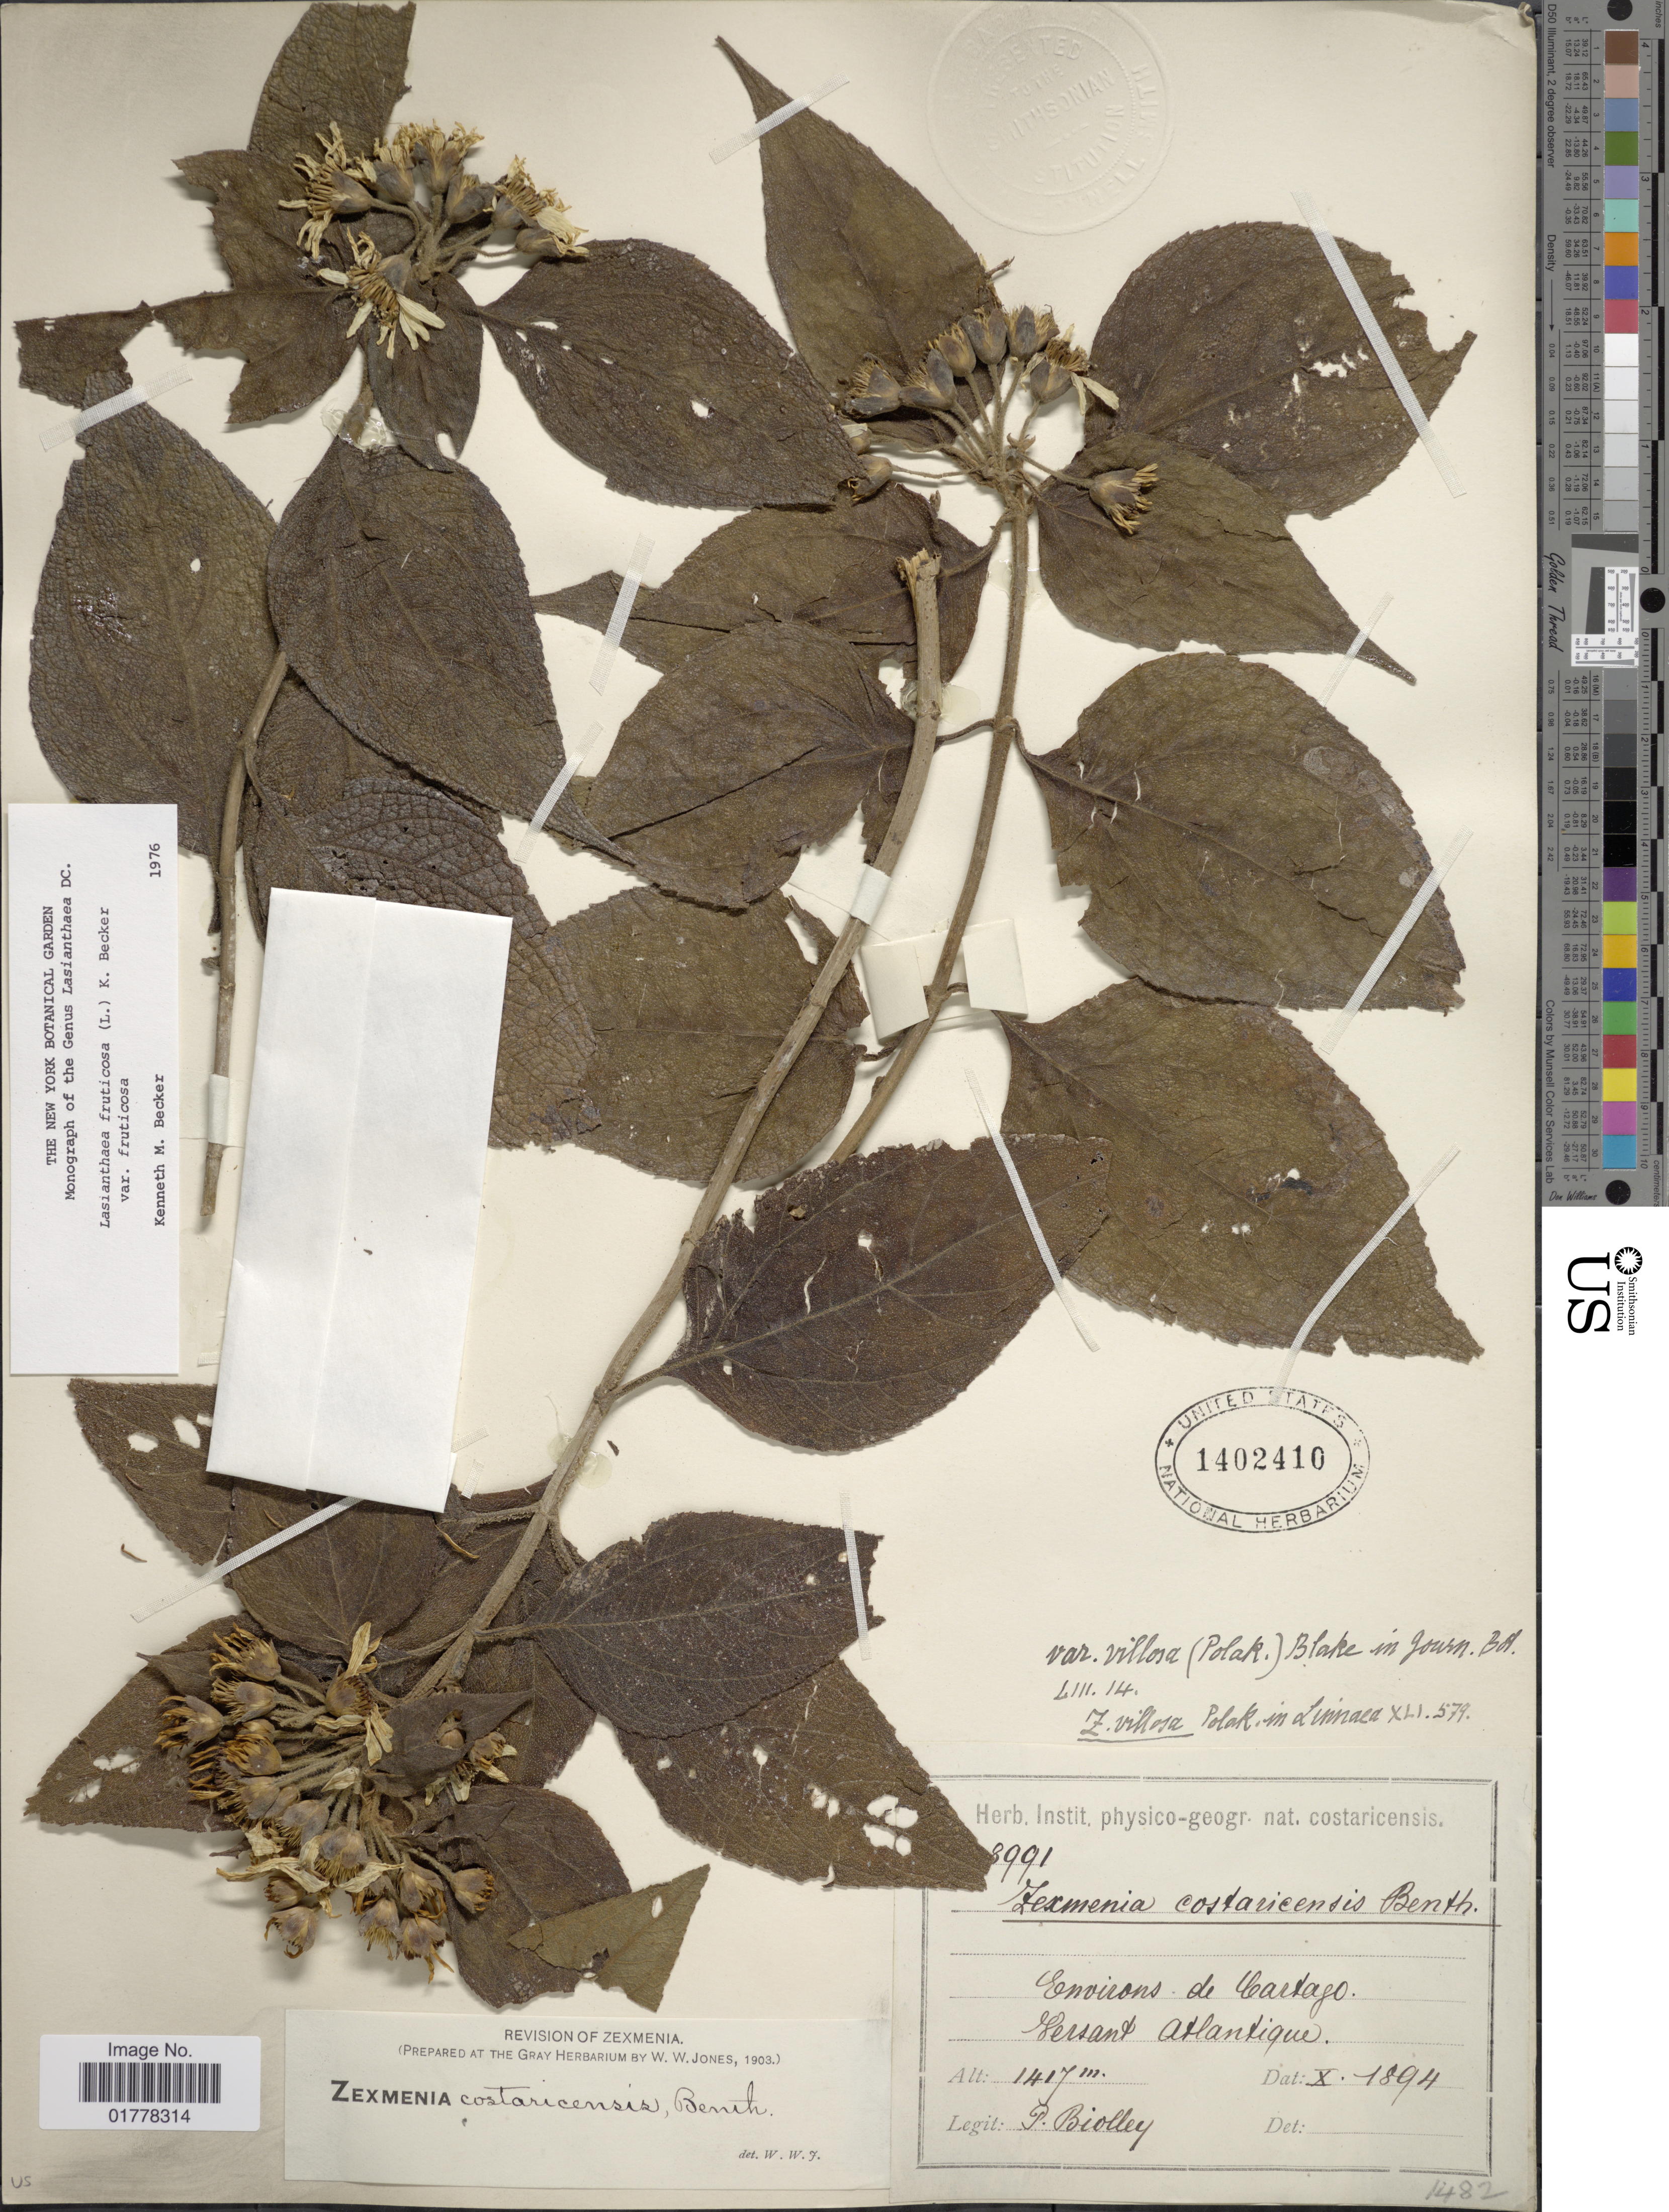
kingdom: Plantae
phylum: Tracheophyta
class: Magnoliopsida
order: Asterales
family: Asteraceae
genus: Lasianthaea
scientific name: Lasianthaea fruticosa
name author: (L.) K.M. Becker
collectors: P. Biolley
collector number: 8991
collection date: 1894-10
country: Costa Rica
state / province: Cartago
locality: Environs de Cartago. Versant Atlantique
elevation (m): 1417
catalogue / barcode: US 1402410